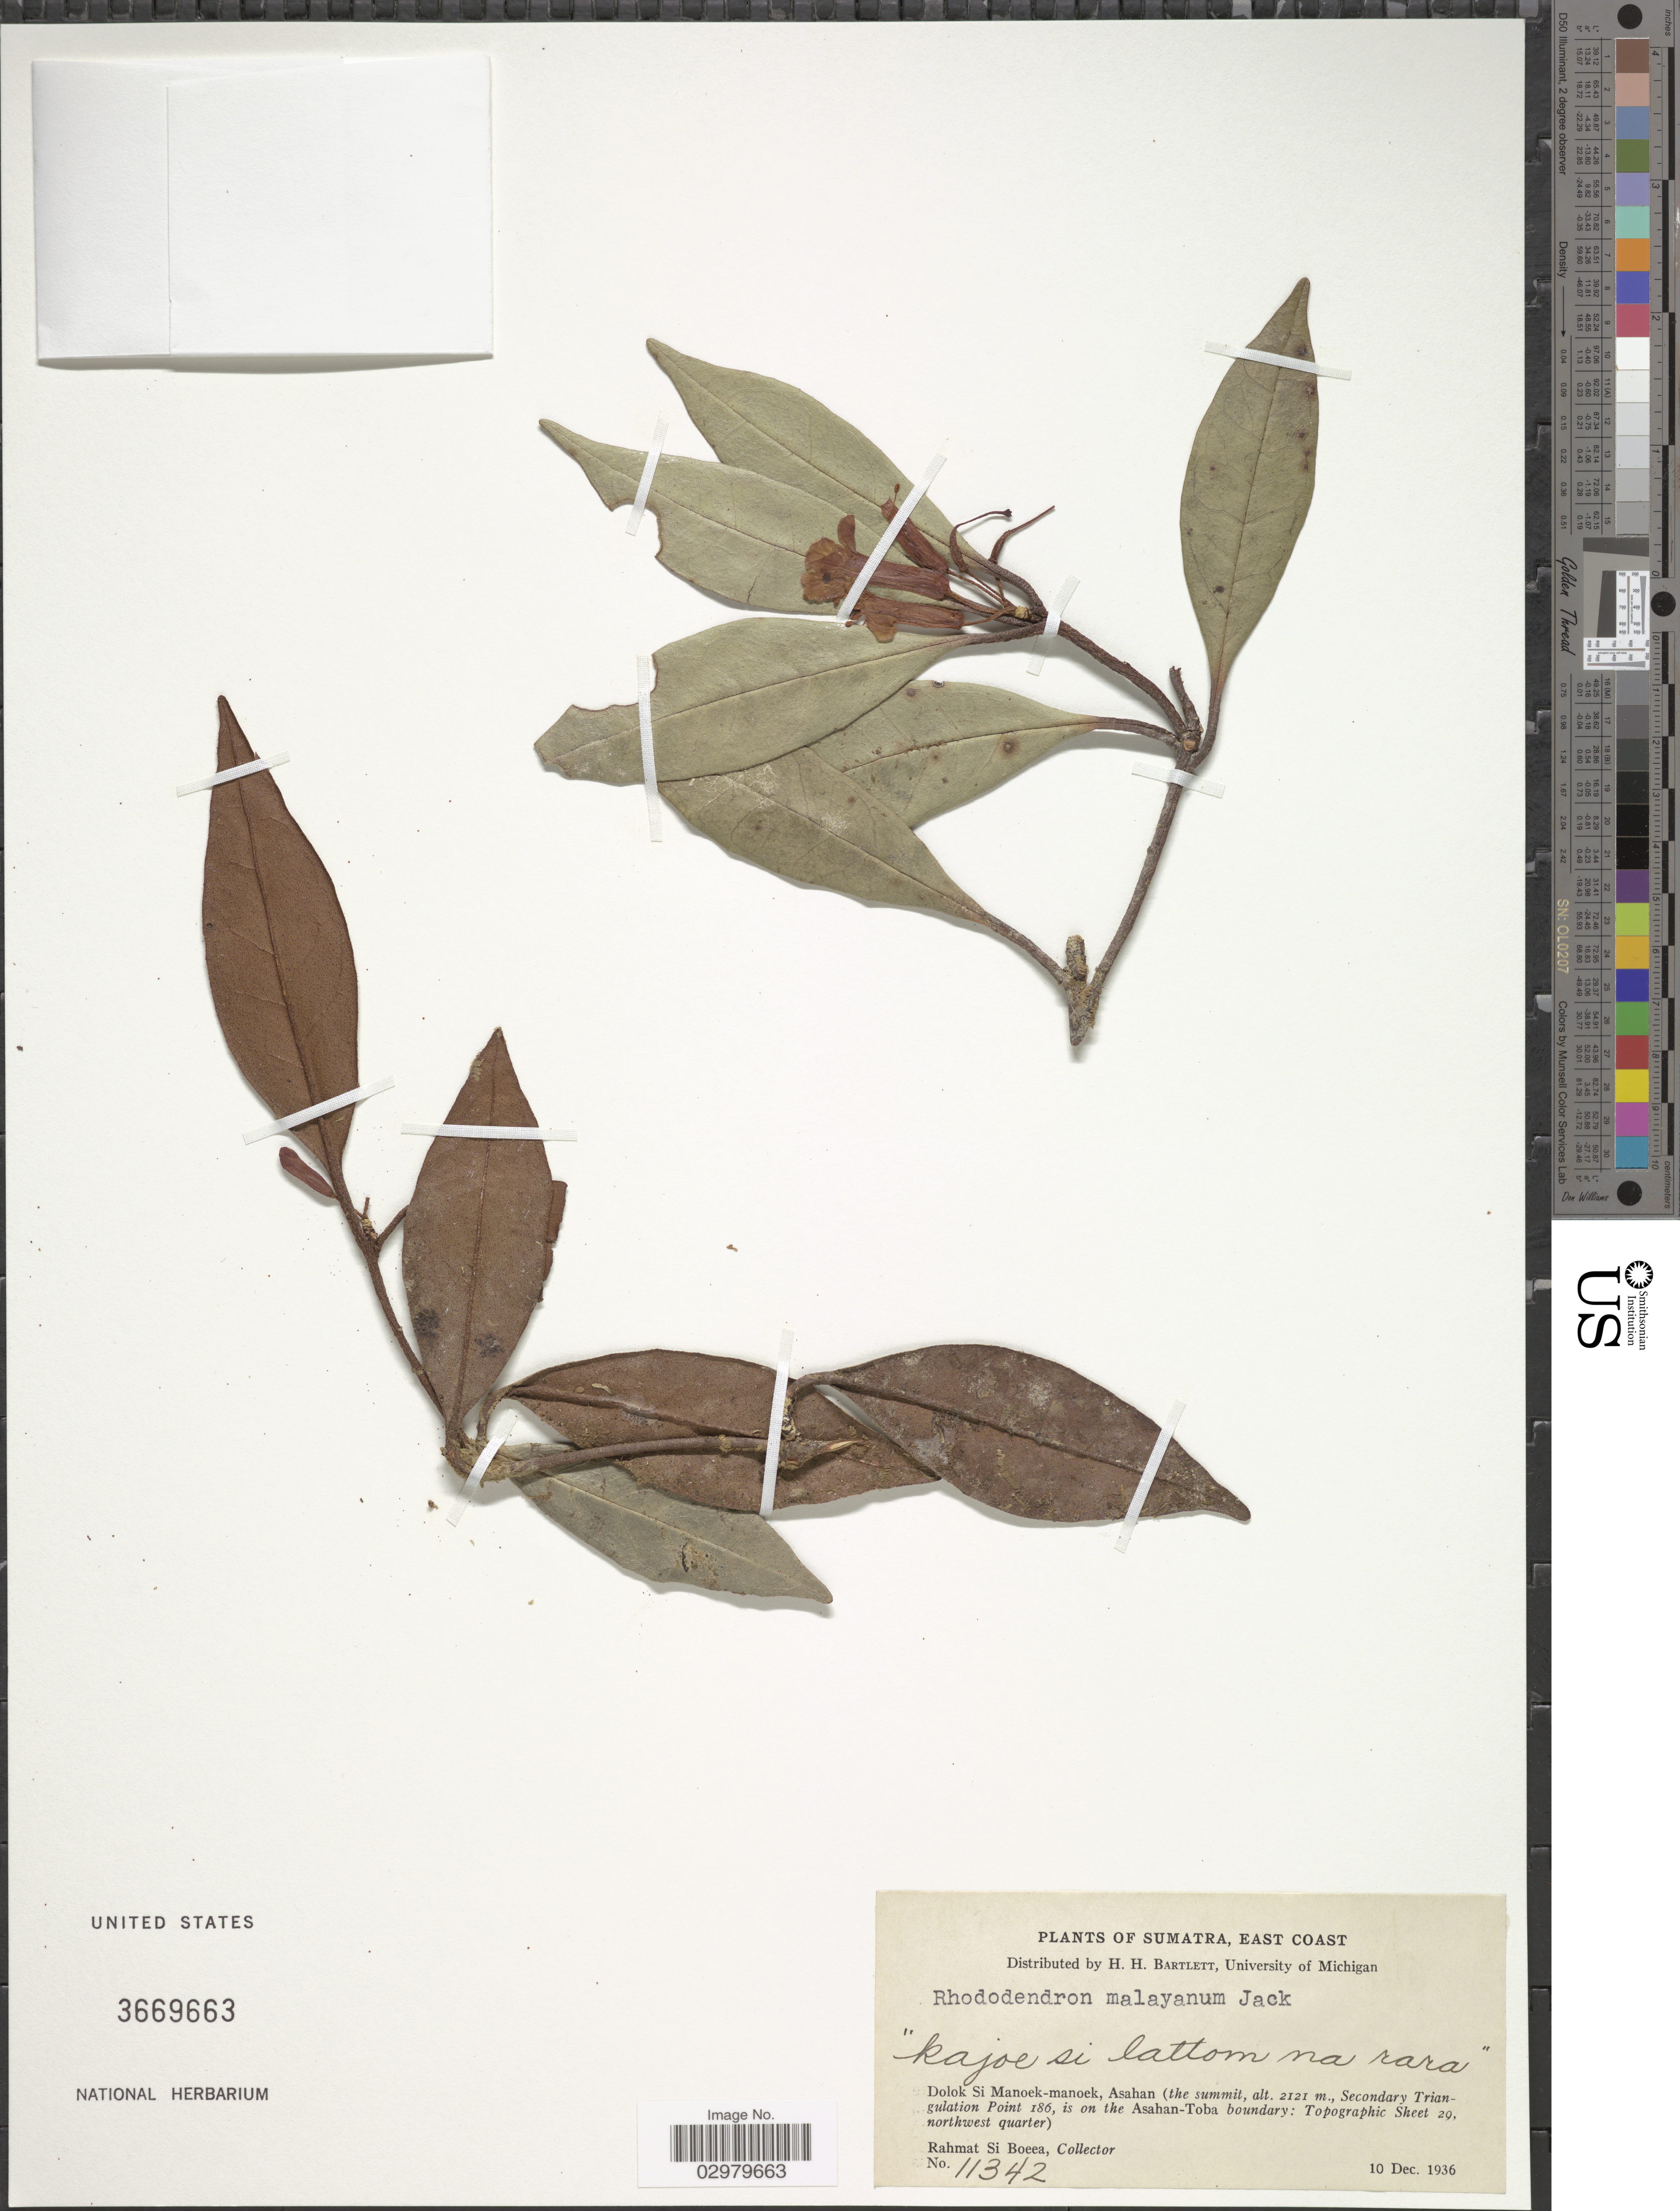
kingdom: Plantae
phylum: Tracheophyta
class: Magnoliopsida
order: Ericales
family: Ericaceae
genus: Rhododendron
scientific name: Rhododendron malayanum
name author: Jack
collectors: Rahmat Si Boeea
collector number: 11342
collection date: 1936-12-10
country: Indonesia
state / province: Sumatra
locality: East Coast. Dolok Si Manoek-manoek, Asahan (the summit, Secondary Triangulation Point 186, is on the Asahan-Toba boundary: Topographic Sheet 29, northwest quarter).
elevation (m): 2121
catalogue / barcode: US 3669663